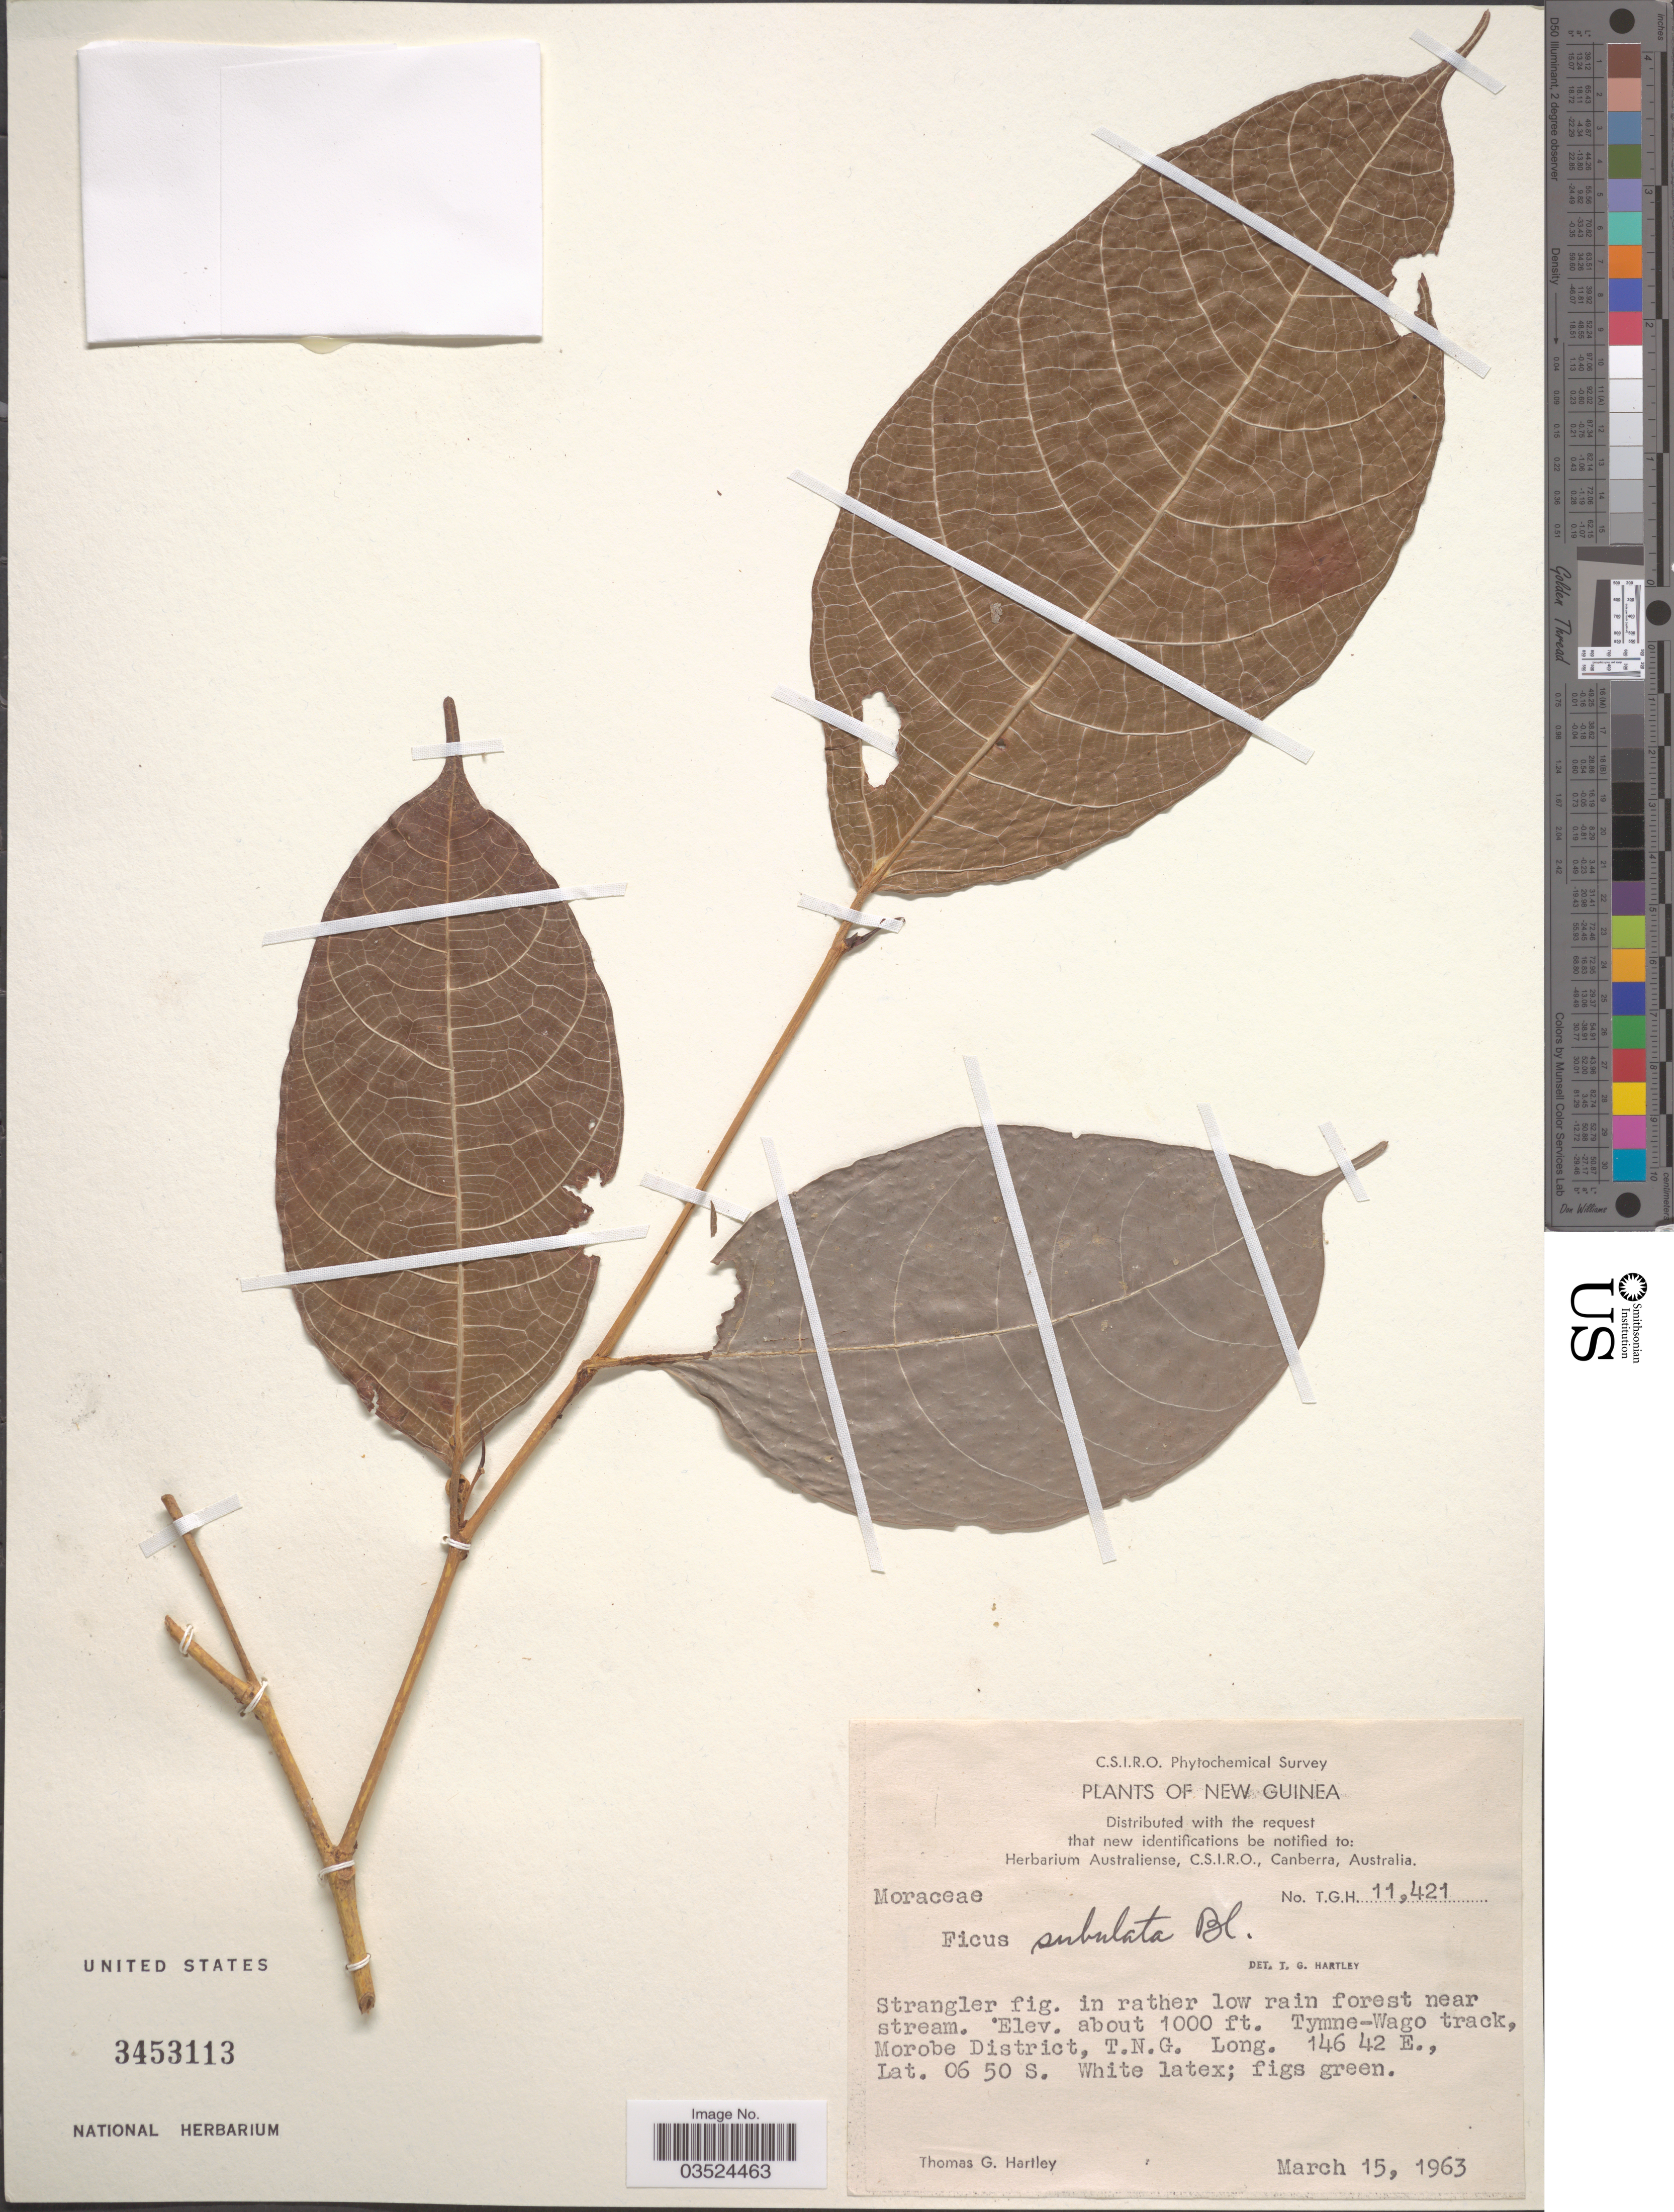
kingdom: Plantae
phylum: Tracheophyta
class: Magnoliopsida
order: Rosales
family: Moraceae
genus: Ficus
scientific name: Ficus subulata var. subulata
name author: Blume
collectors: T. G. Hartley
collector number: TGH11421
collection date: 1963-03-15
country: Papua New Guinea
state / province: Morobe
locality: New Guinea. Tymne-Wago track, Morobe District, T.N.G.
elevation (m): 305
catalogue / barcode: US 3453113